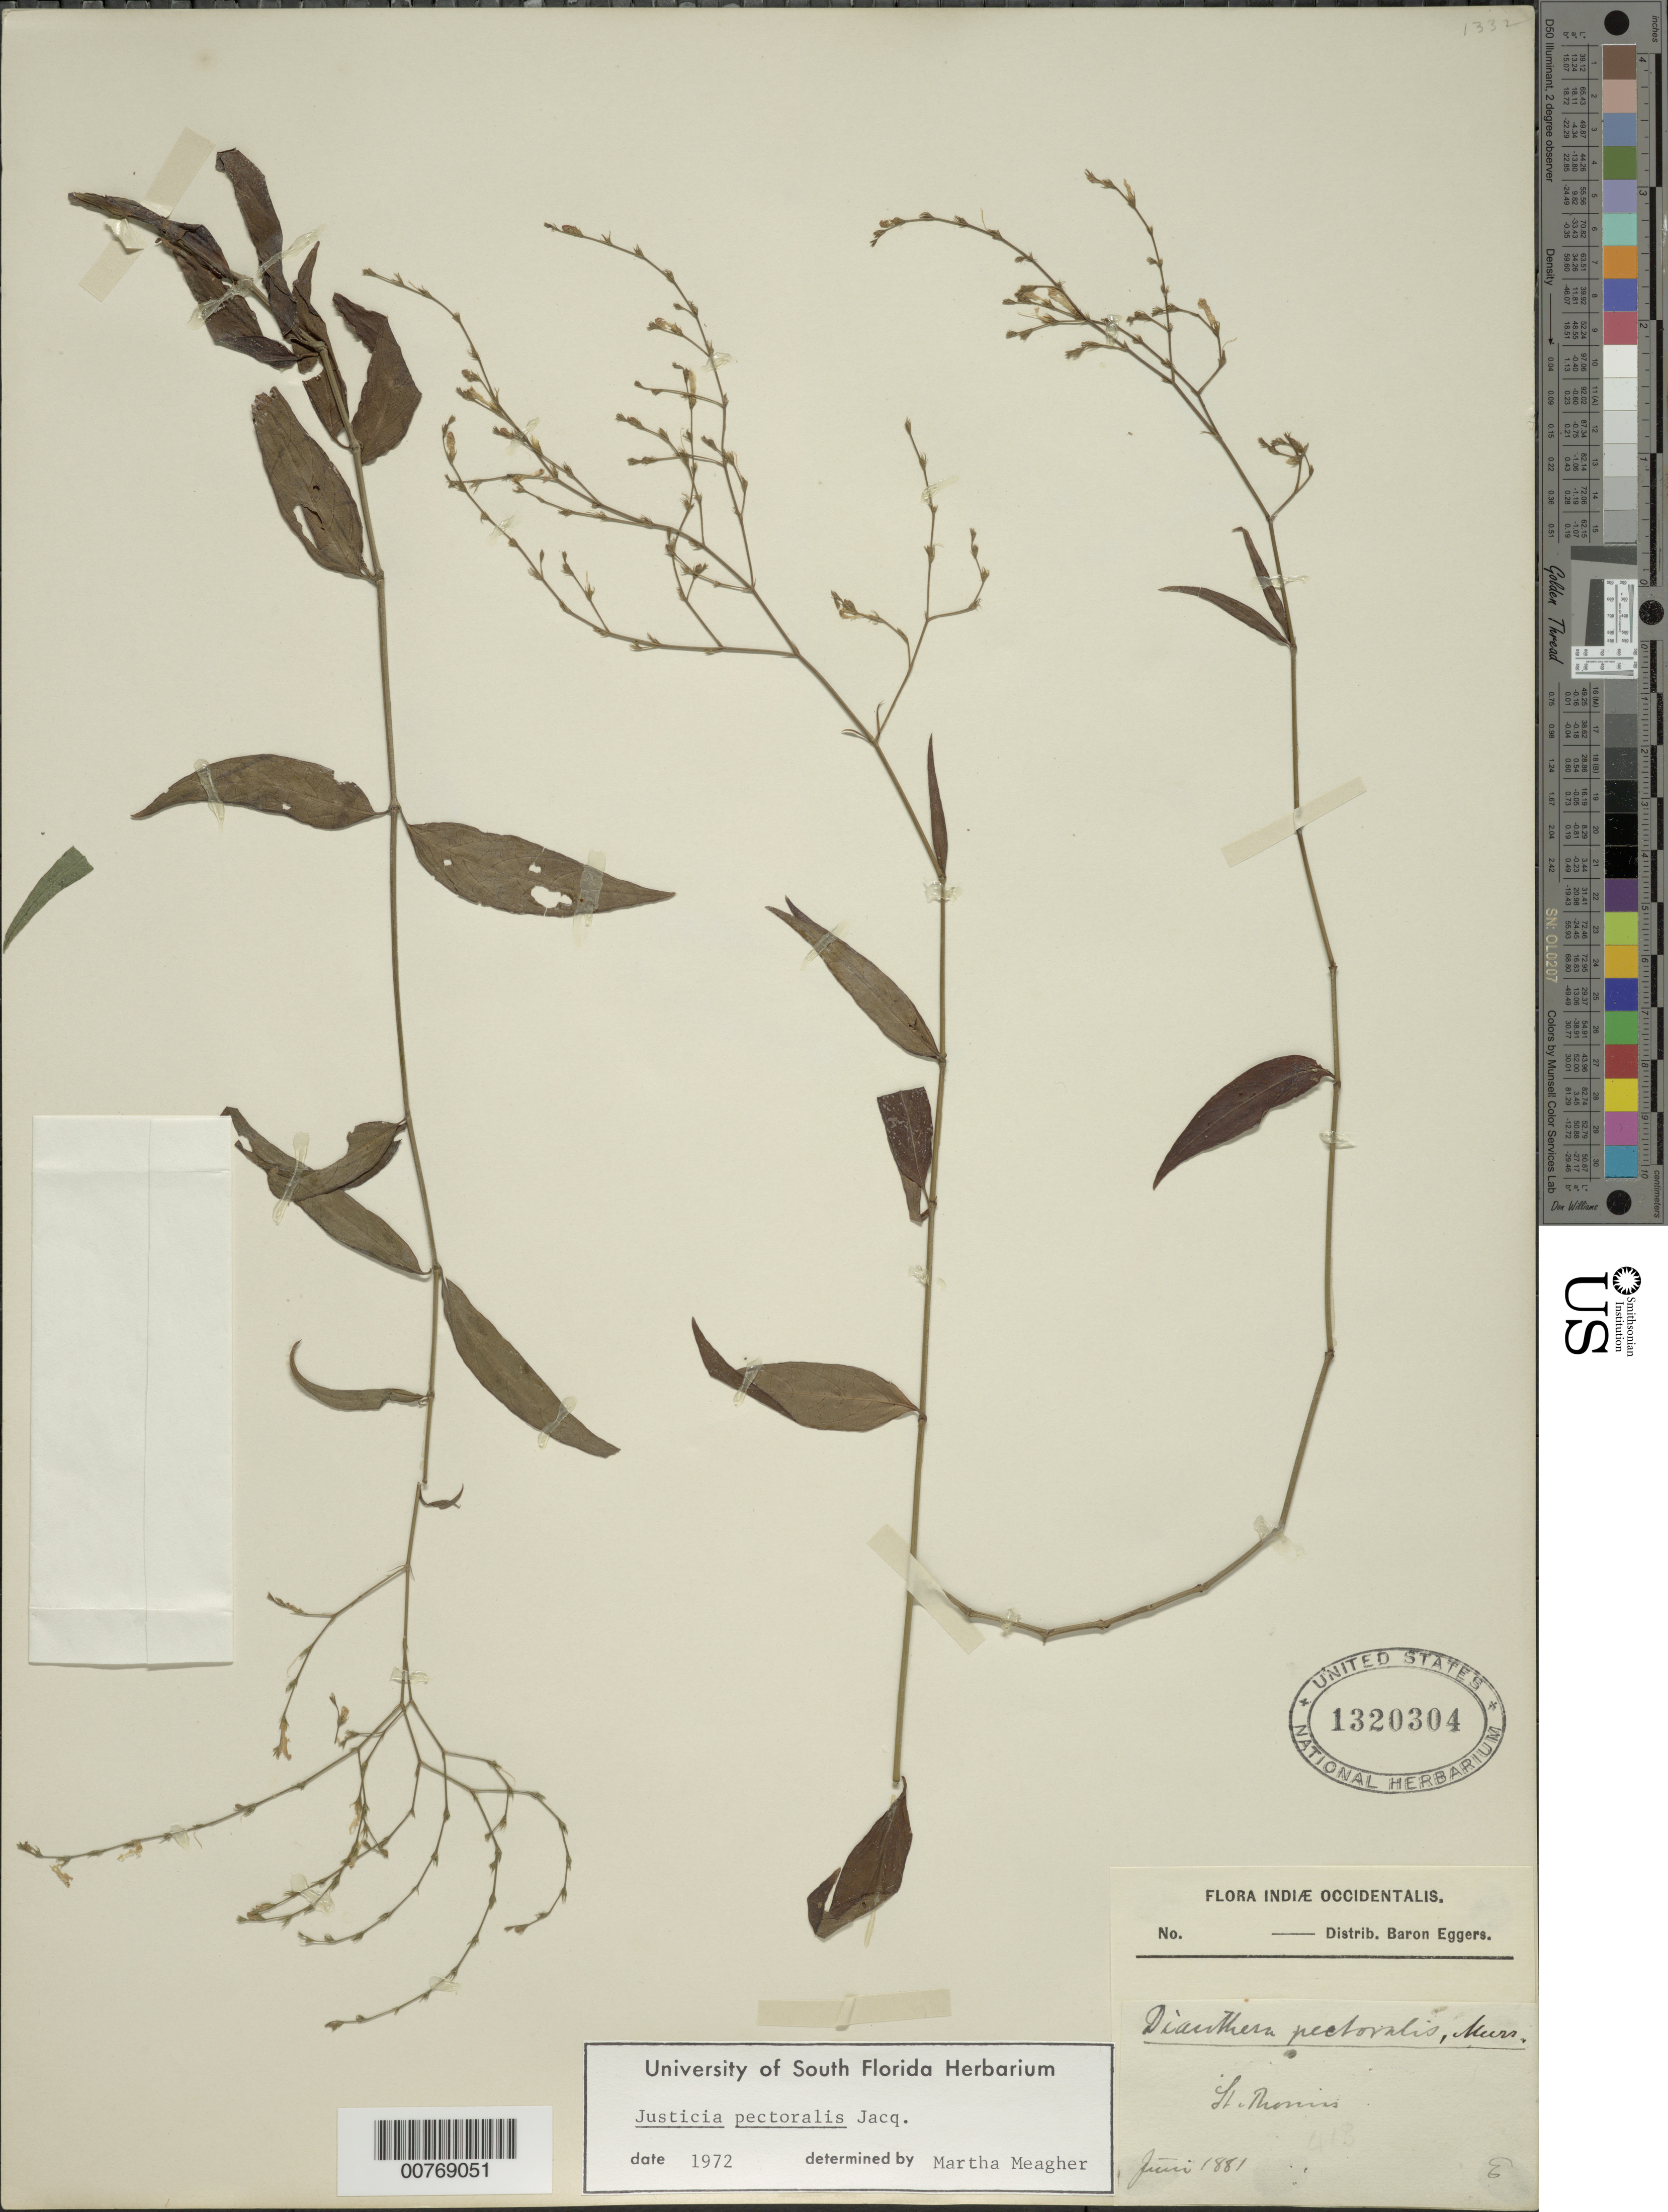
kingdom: Plantae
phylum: Tracheophyta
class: Magnoliopsida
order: Lamiales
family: Acanthaceae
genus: Justicia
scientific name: Justicia pectoralis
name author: Jacq.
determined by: Meagher, M.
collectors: H. F. A. von Eggers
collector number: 1881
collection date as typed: Jun 1881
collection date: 1881-06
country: U.S. Virgin Islands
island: St. Thomas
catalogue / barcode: US 1320304